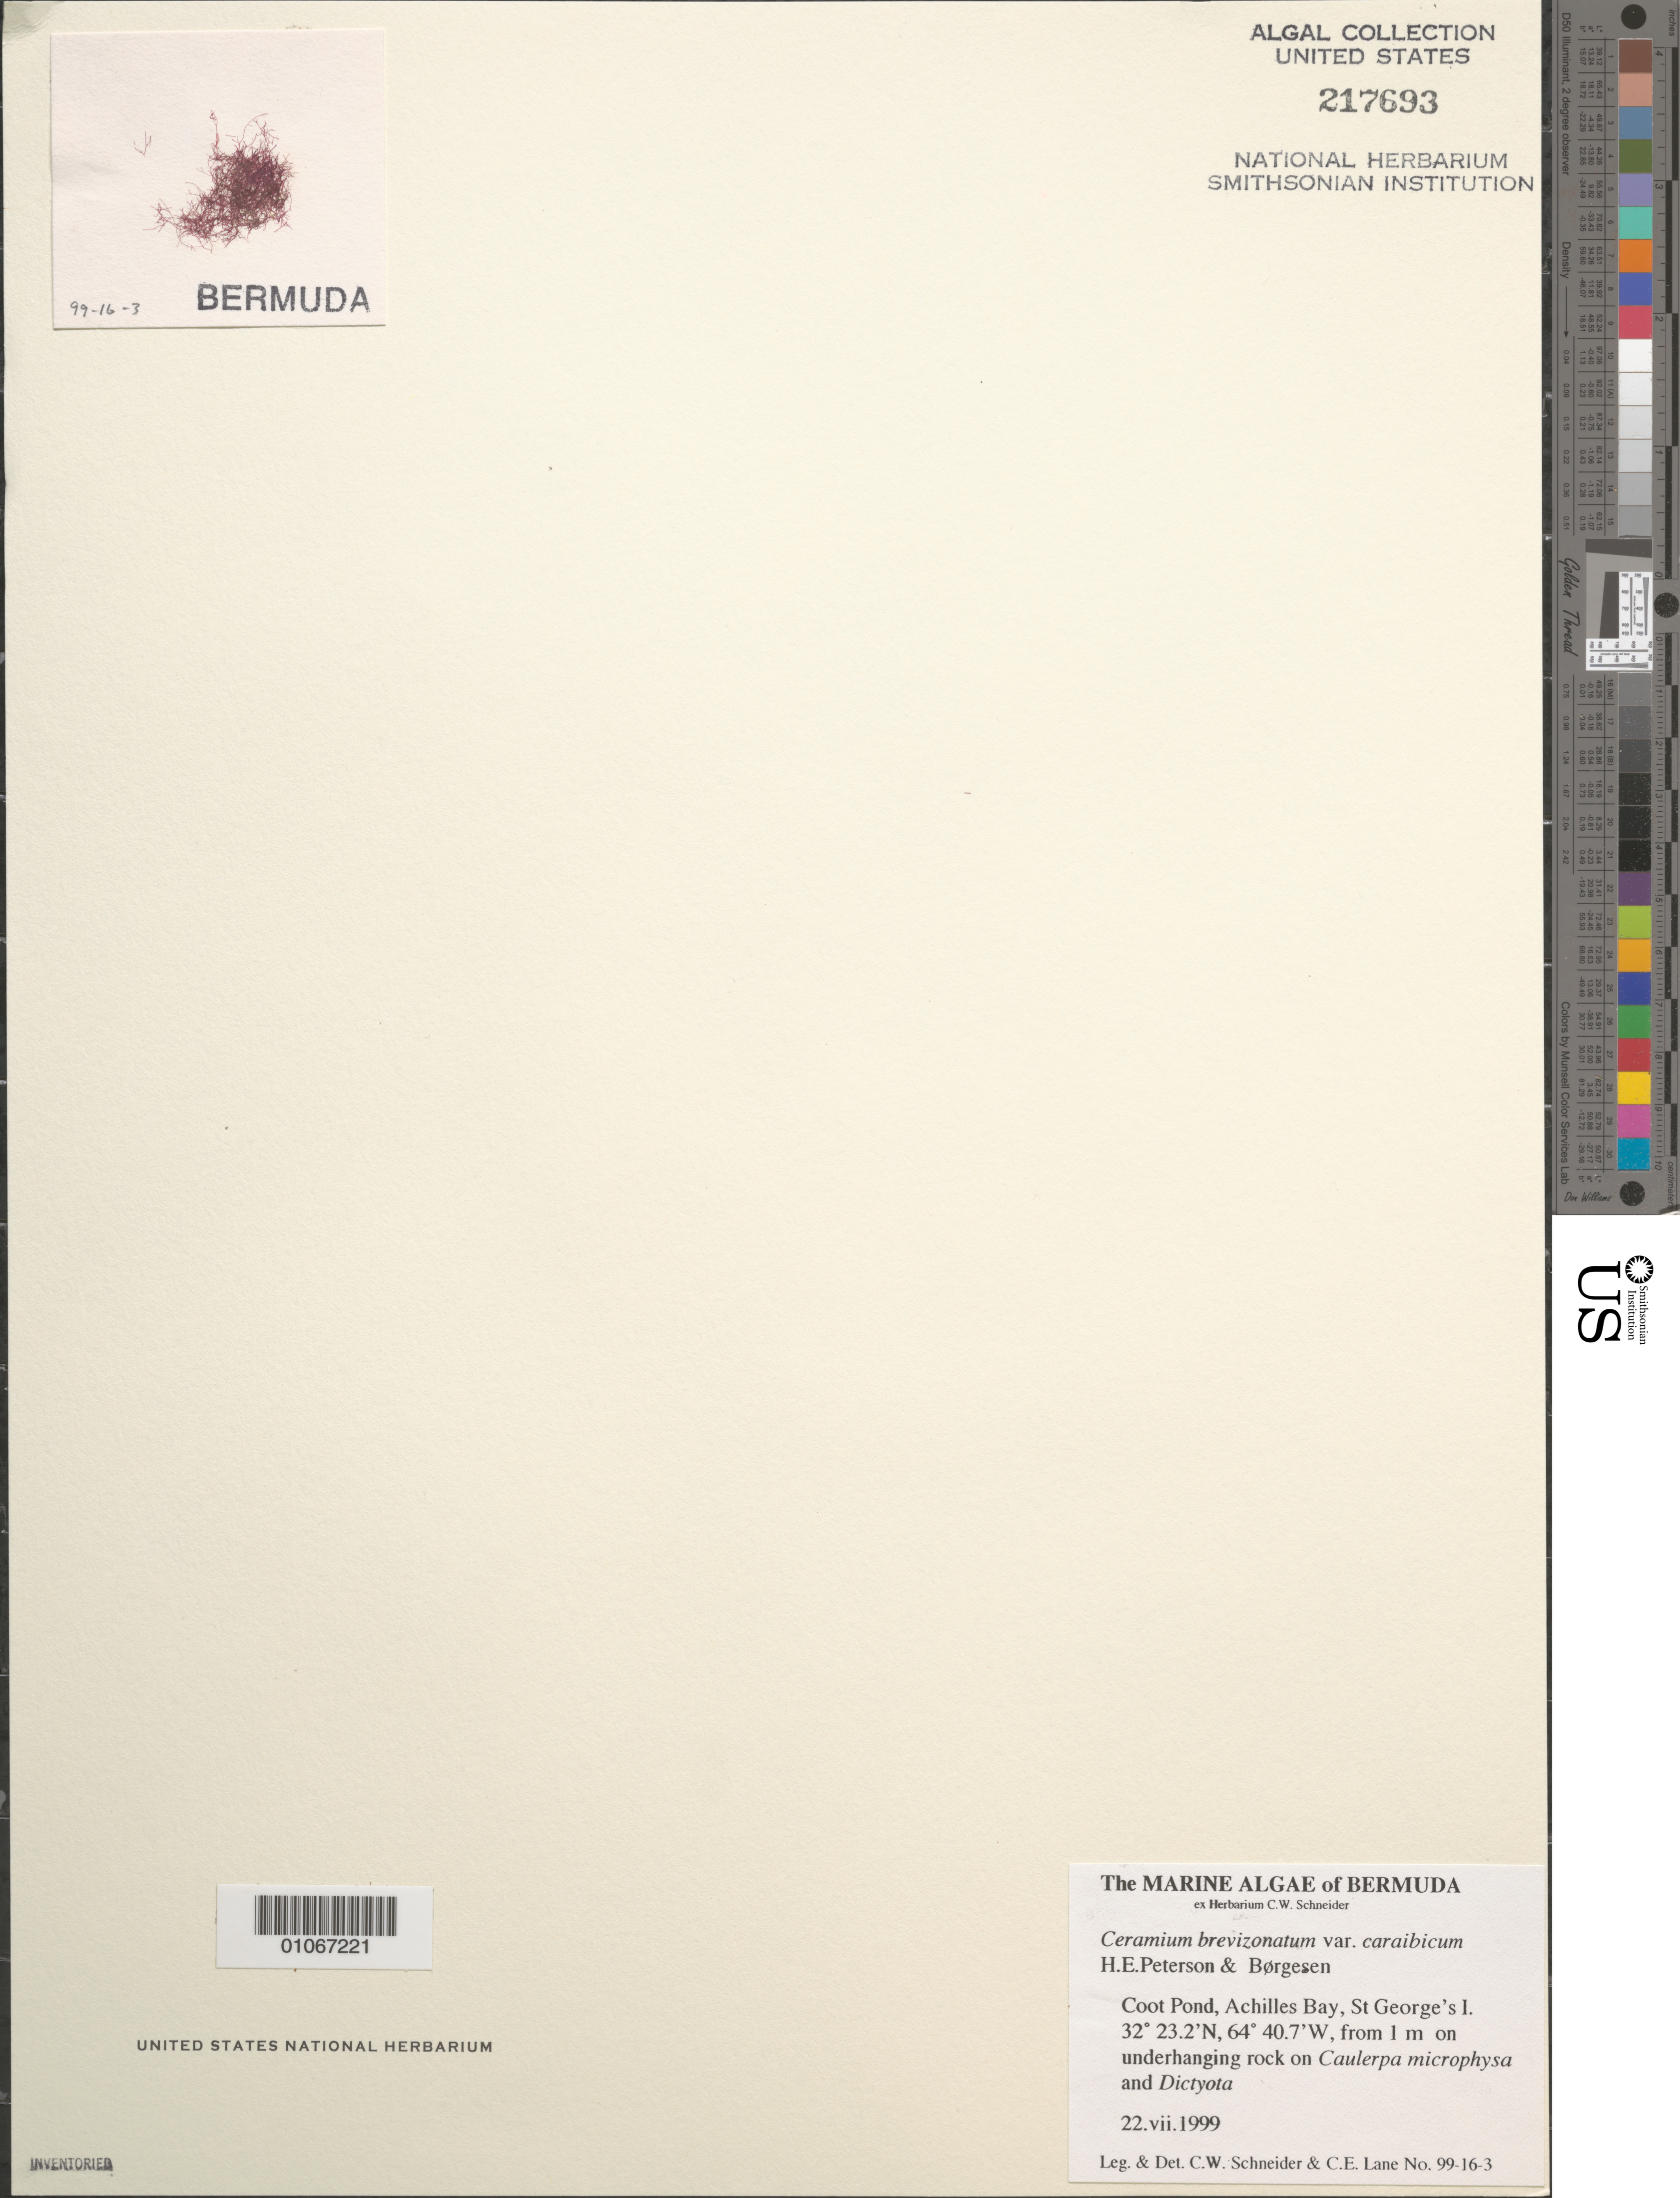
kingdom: Plantae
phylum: Rhodophyta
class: Florideophyceae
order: Ceramiales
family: Ceramiaceae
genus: Ceramium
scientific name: Ceramium brevizonatum var. caraibicum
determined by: Schneider, C. W.; Lane, C. E.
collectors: C. W. Schneider & C. E. Lane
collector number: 99-16-3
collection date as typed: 22 Jul 1999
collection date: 1999-07-22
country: Bermuda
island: St. George's Island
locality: Coot Pond, Achilles Bay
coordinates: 32 23.2'N, 64 40.7'W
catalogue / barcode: US 217693